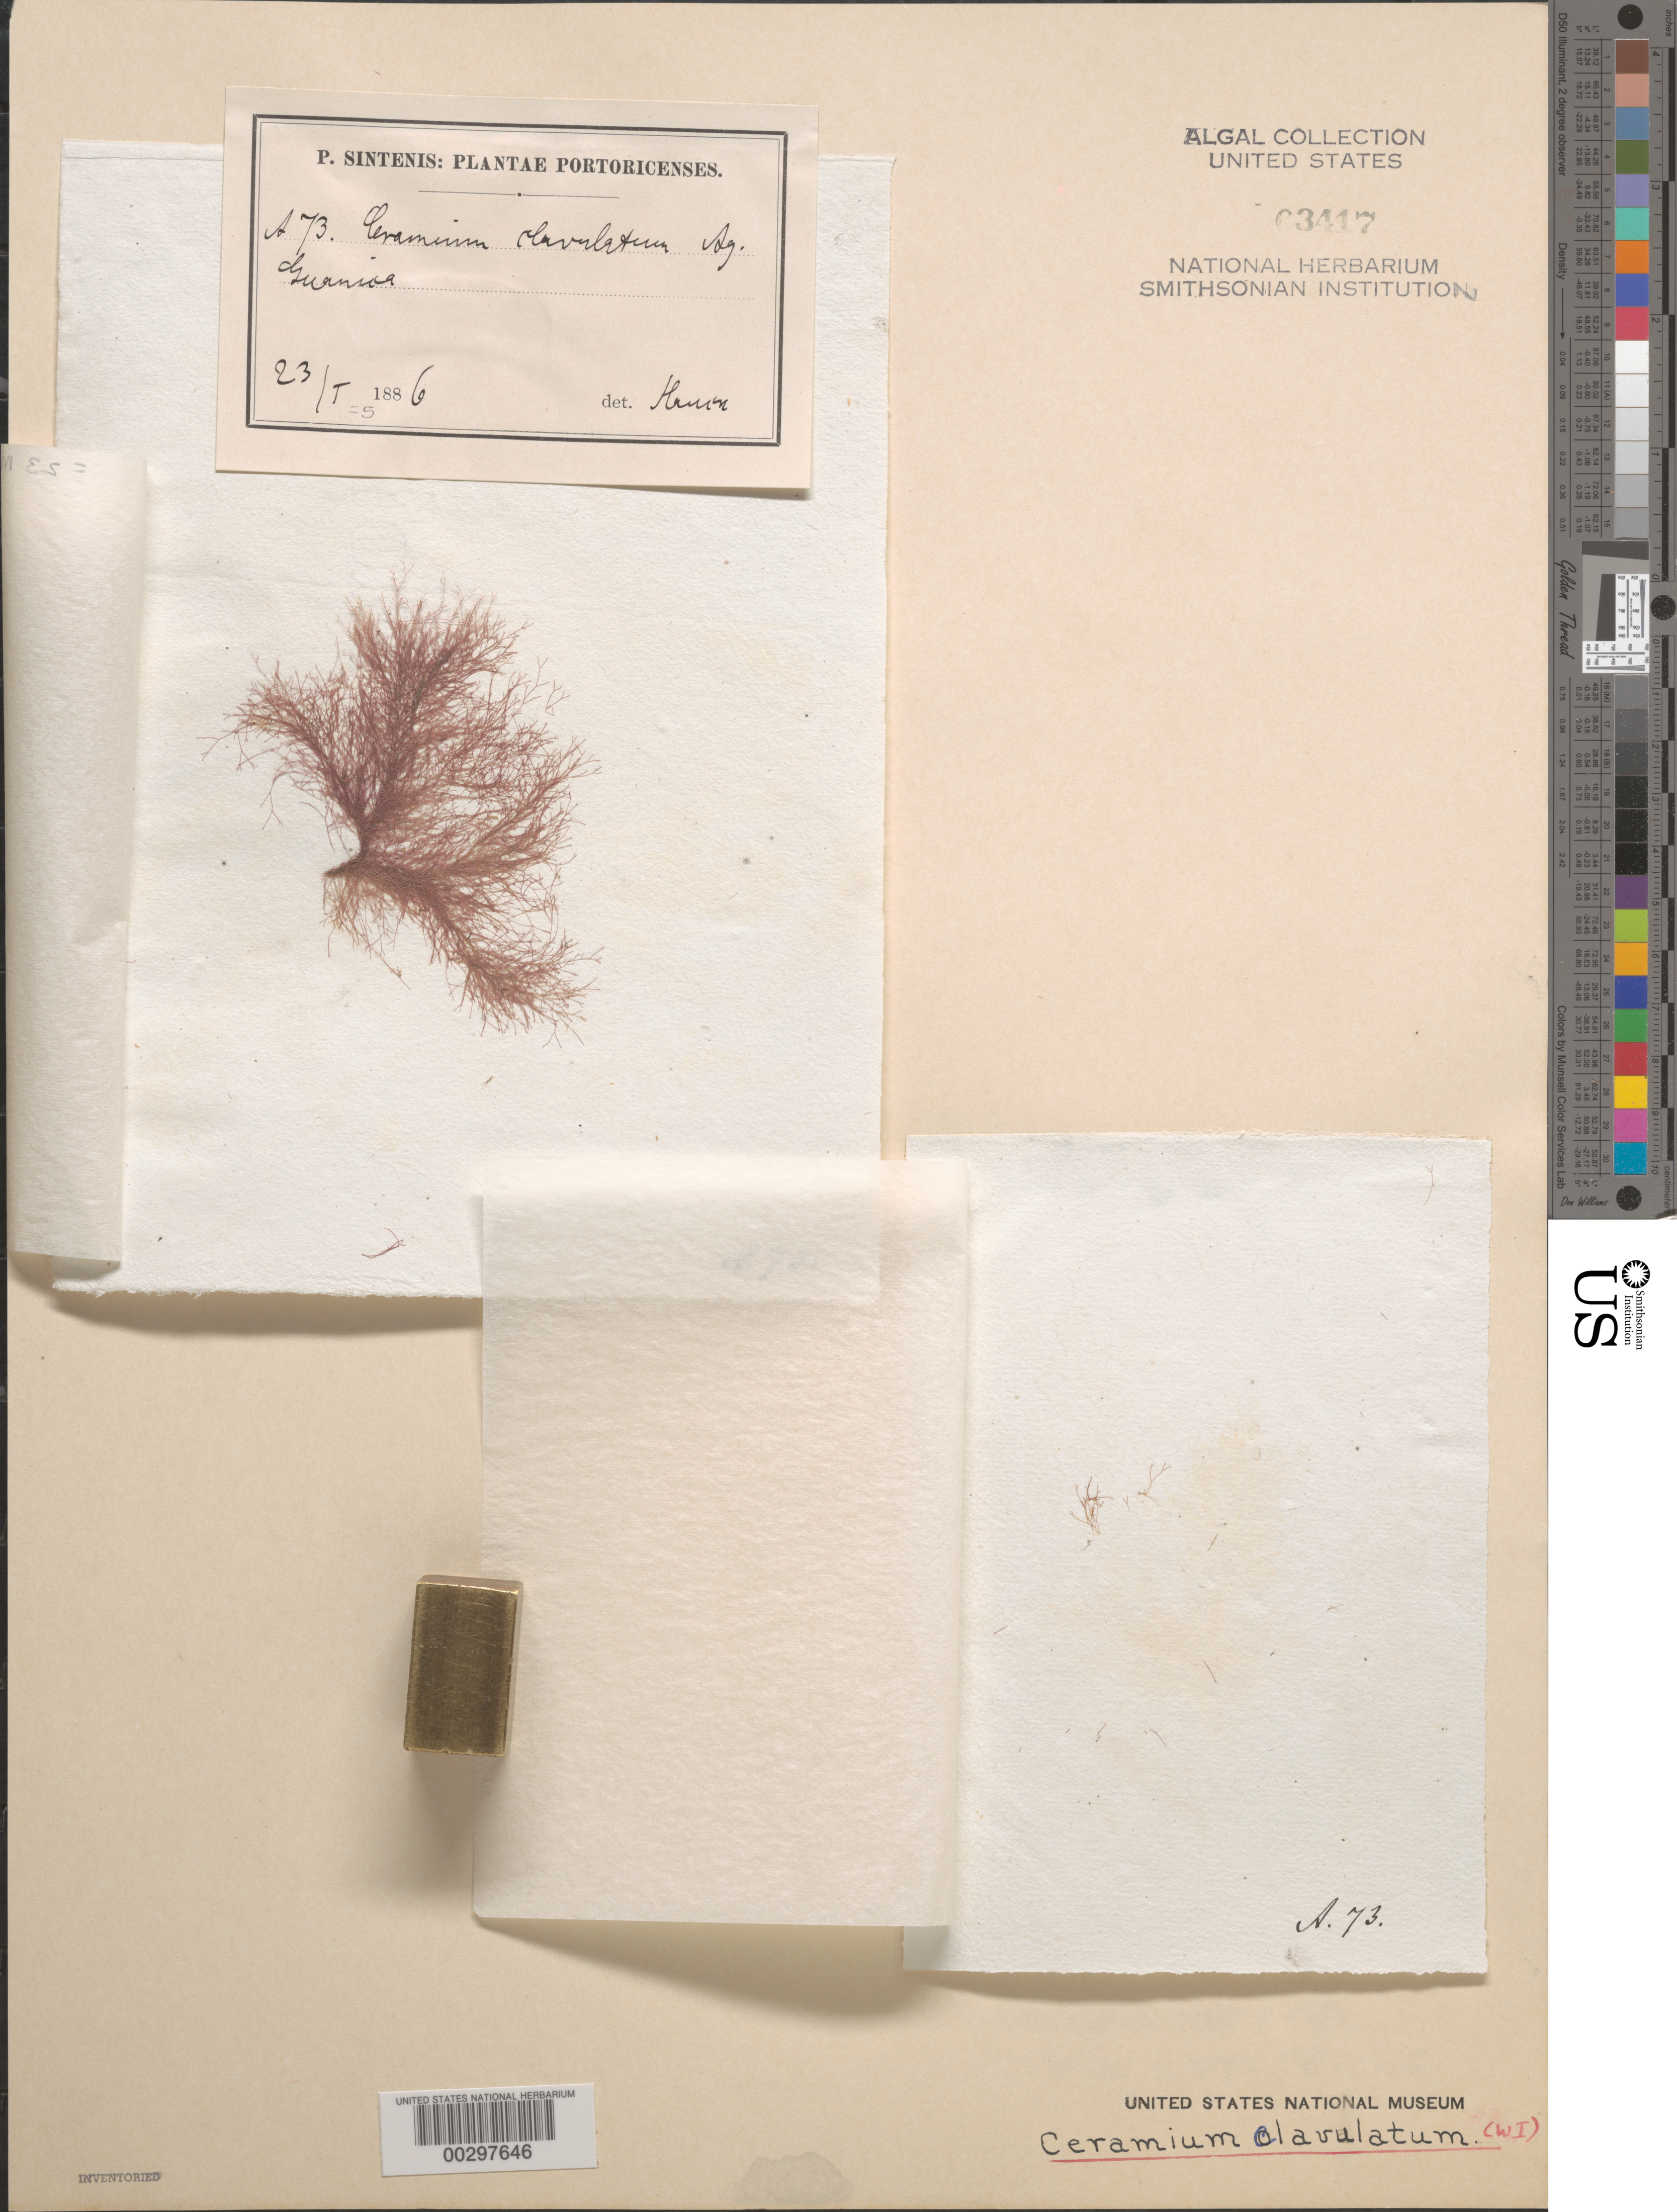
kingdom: Plantae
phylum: Rhodophyta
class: Florideophyceae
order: Ceramiales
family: Ceramiaceae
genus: Centroceras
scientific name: Centroceras clavulatum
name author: (C. Agardh) Mont.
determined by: Hauck, Ferdinand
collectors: P. Sintenis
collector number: A73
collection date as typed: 23 May 1886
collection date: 1886-05-23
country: Puerto Rico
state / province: Guanica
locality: Guanica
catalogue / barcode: US 3417